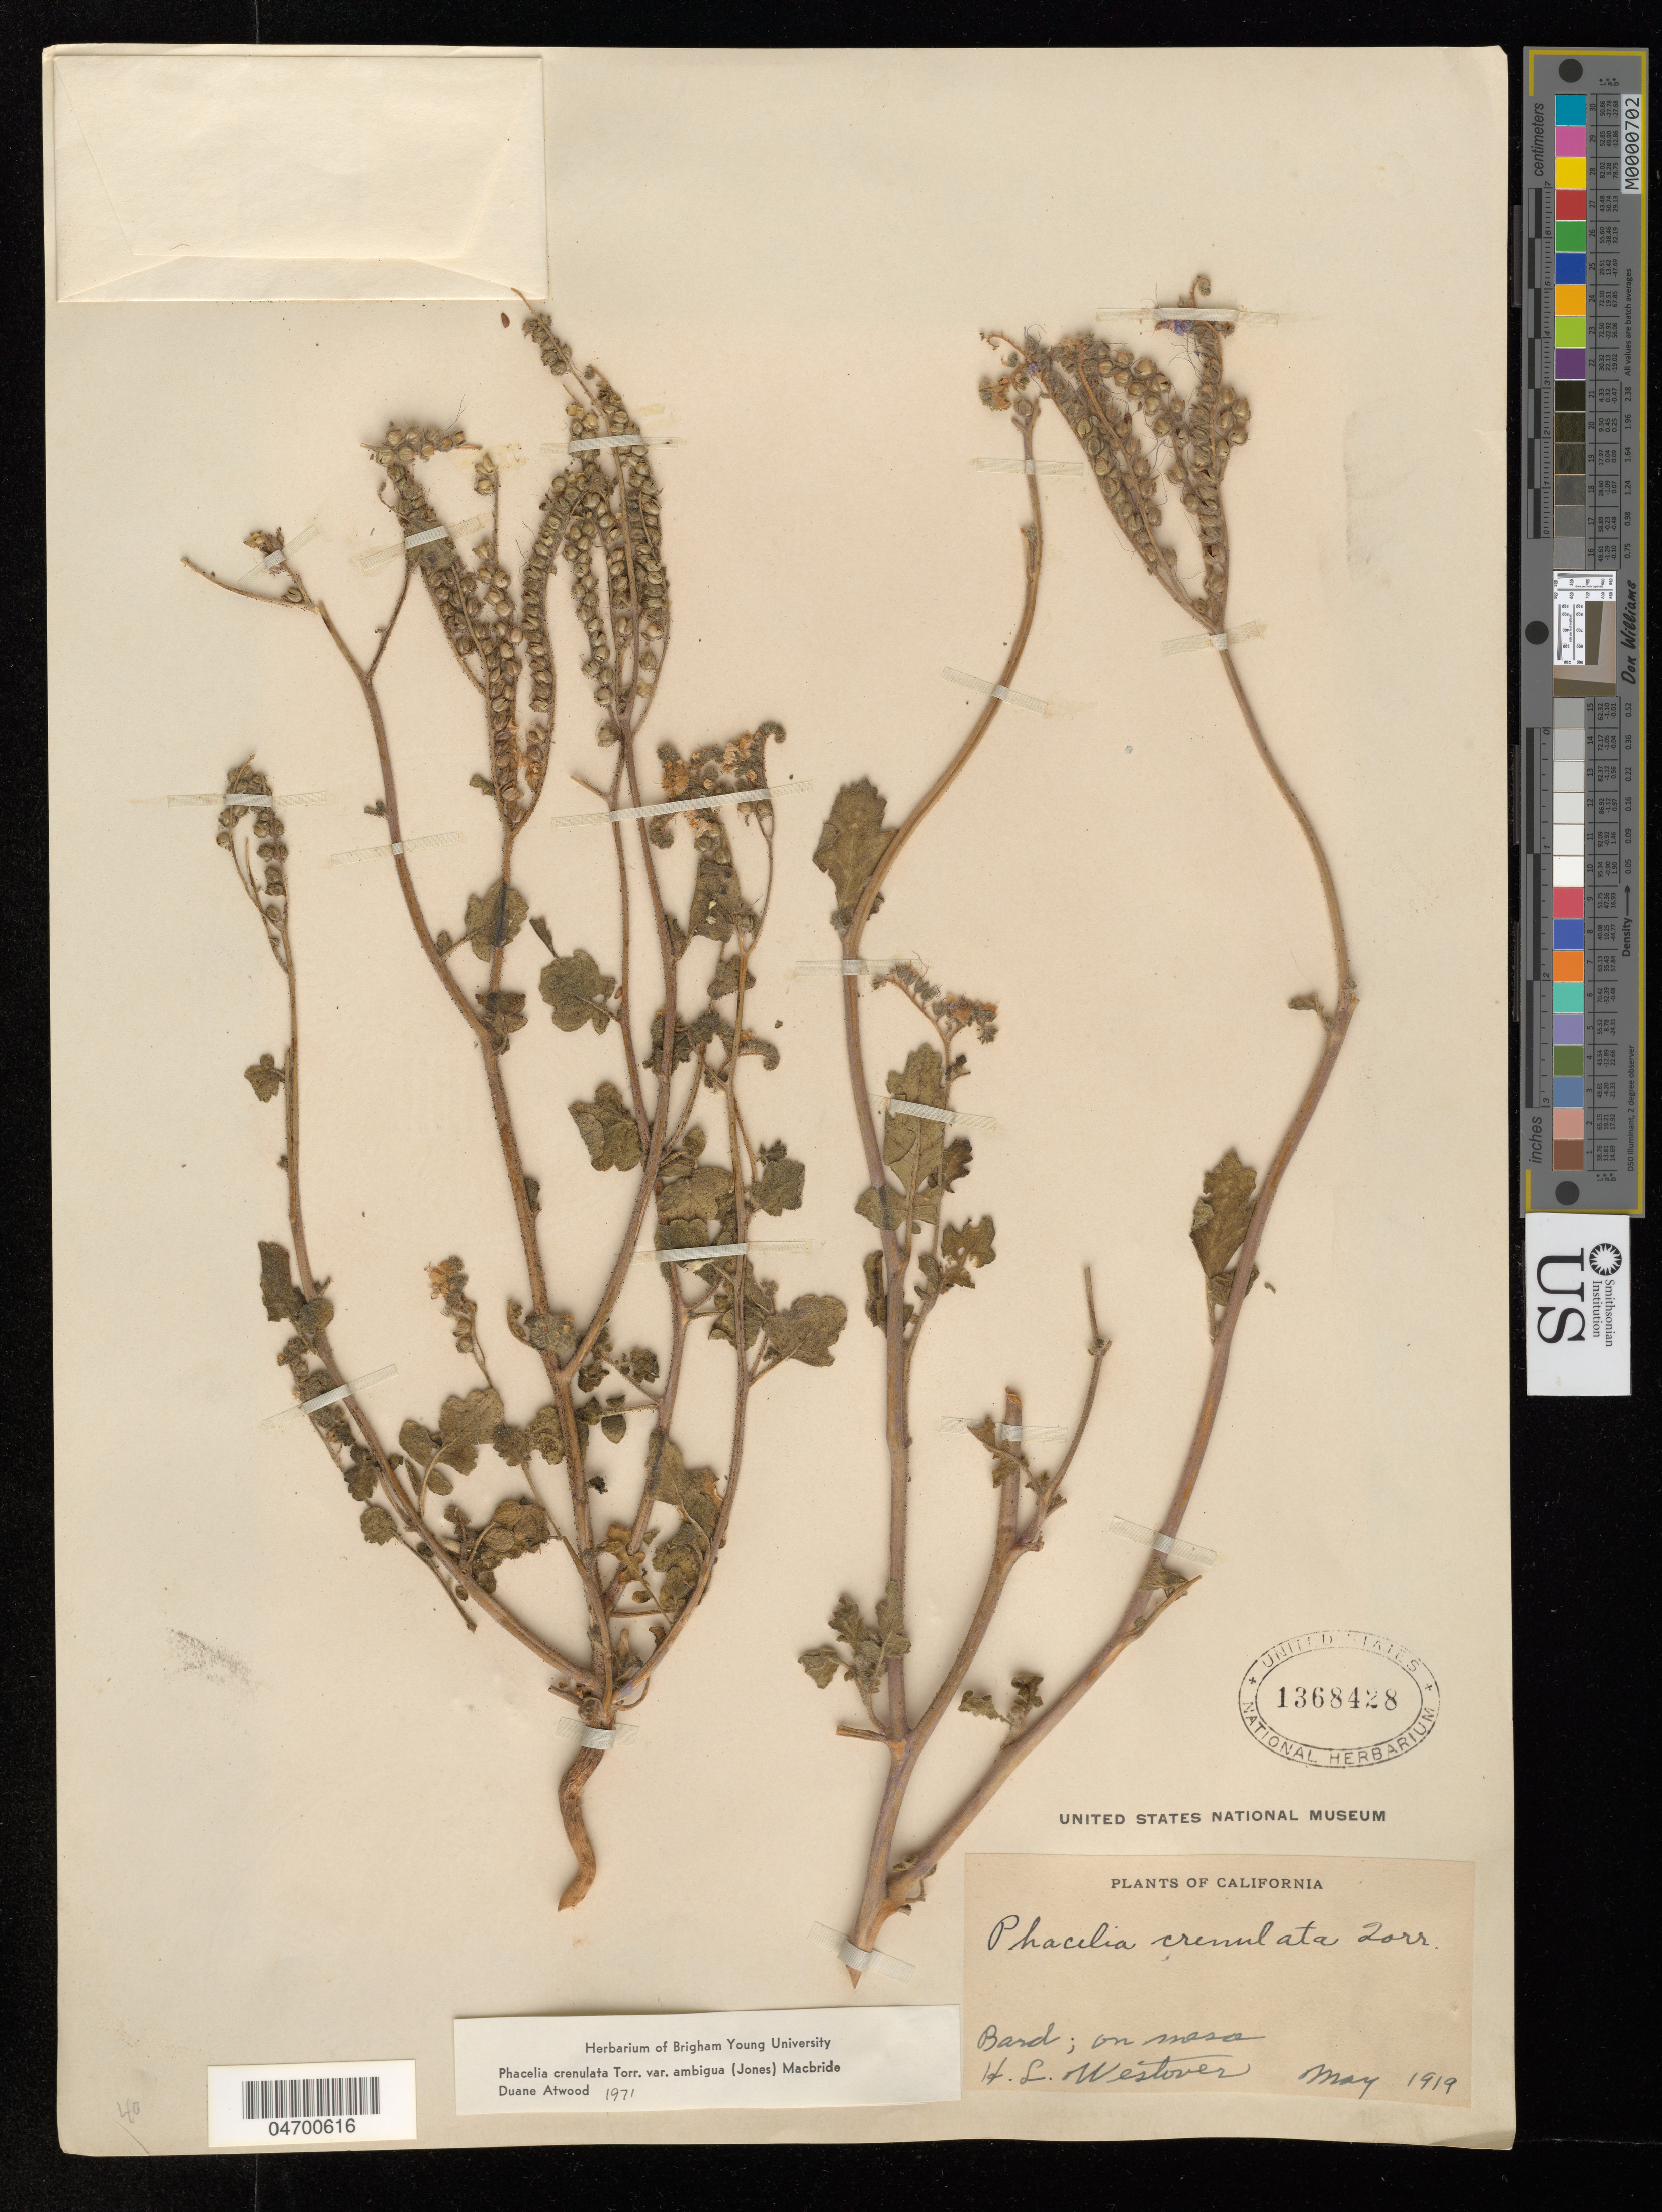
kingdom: Plantae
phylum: Tracheophyta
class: Magnoliopsida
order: Boraginales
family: Hydrophyllaceae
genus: Phacelia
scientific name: Phacelia crenulata var. ambigua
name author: (M.E. Jones) J.F. Macbr.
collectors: H. Westover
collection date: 1919-05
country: United States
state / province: California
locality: Bard; on mesa.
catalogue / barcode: US 1368428